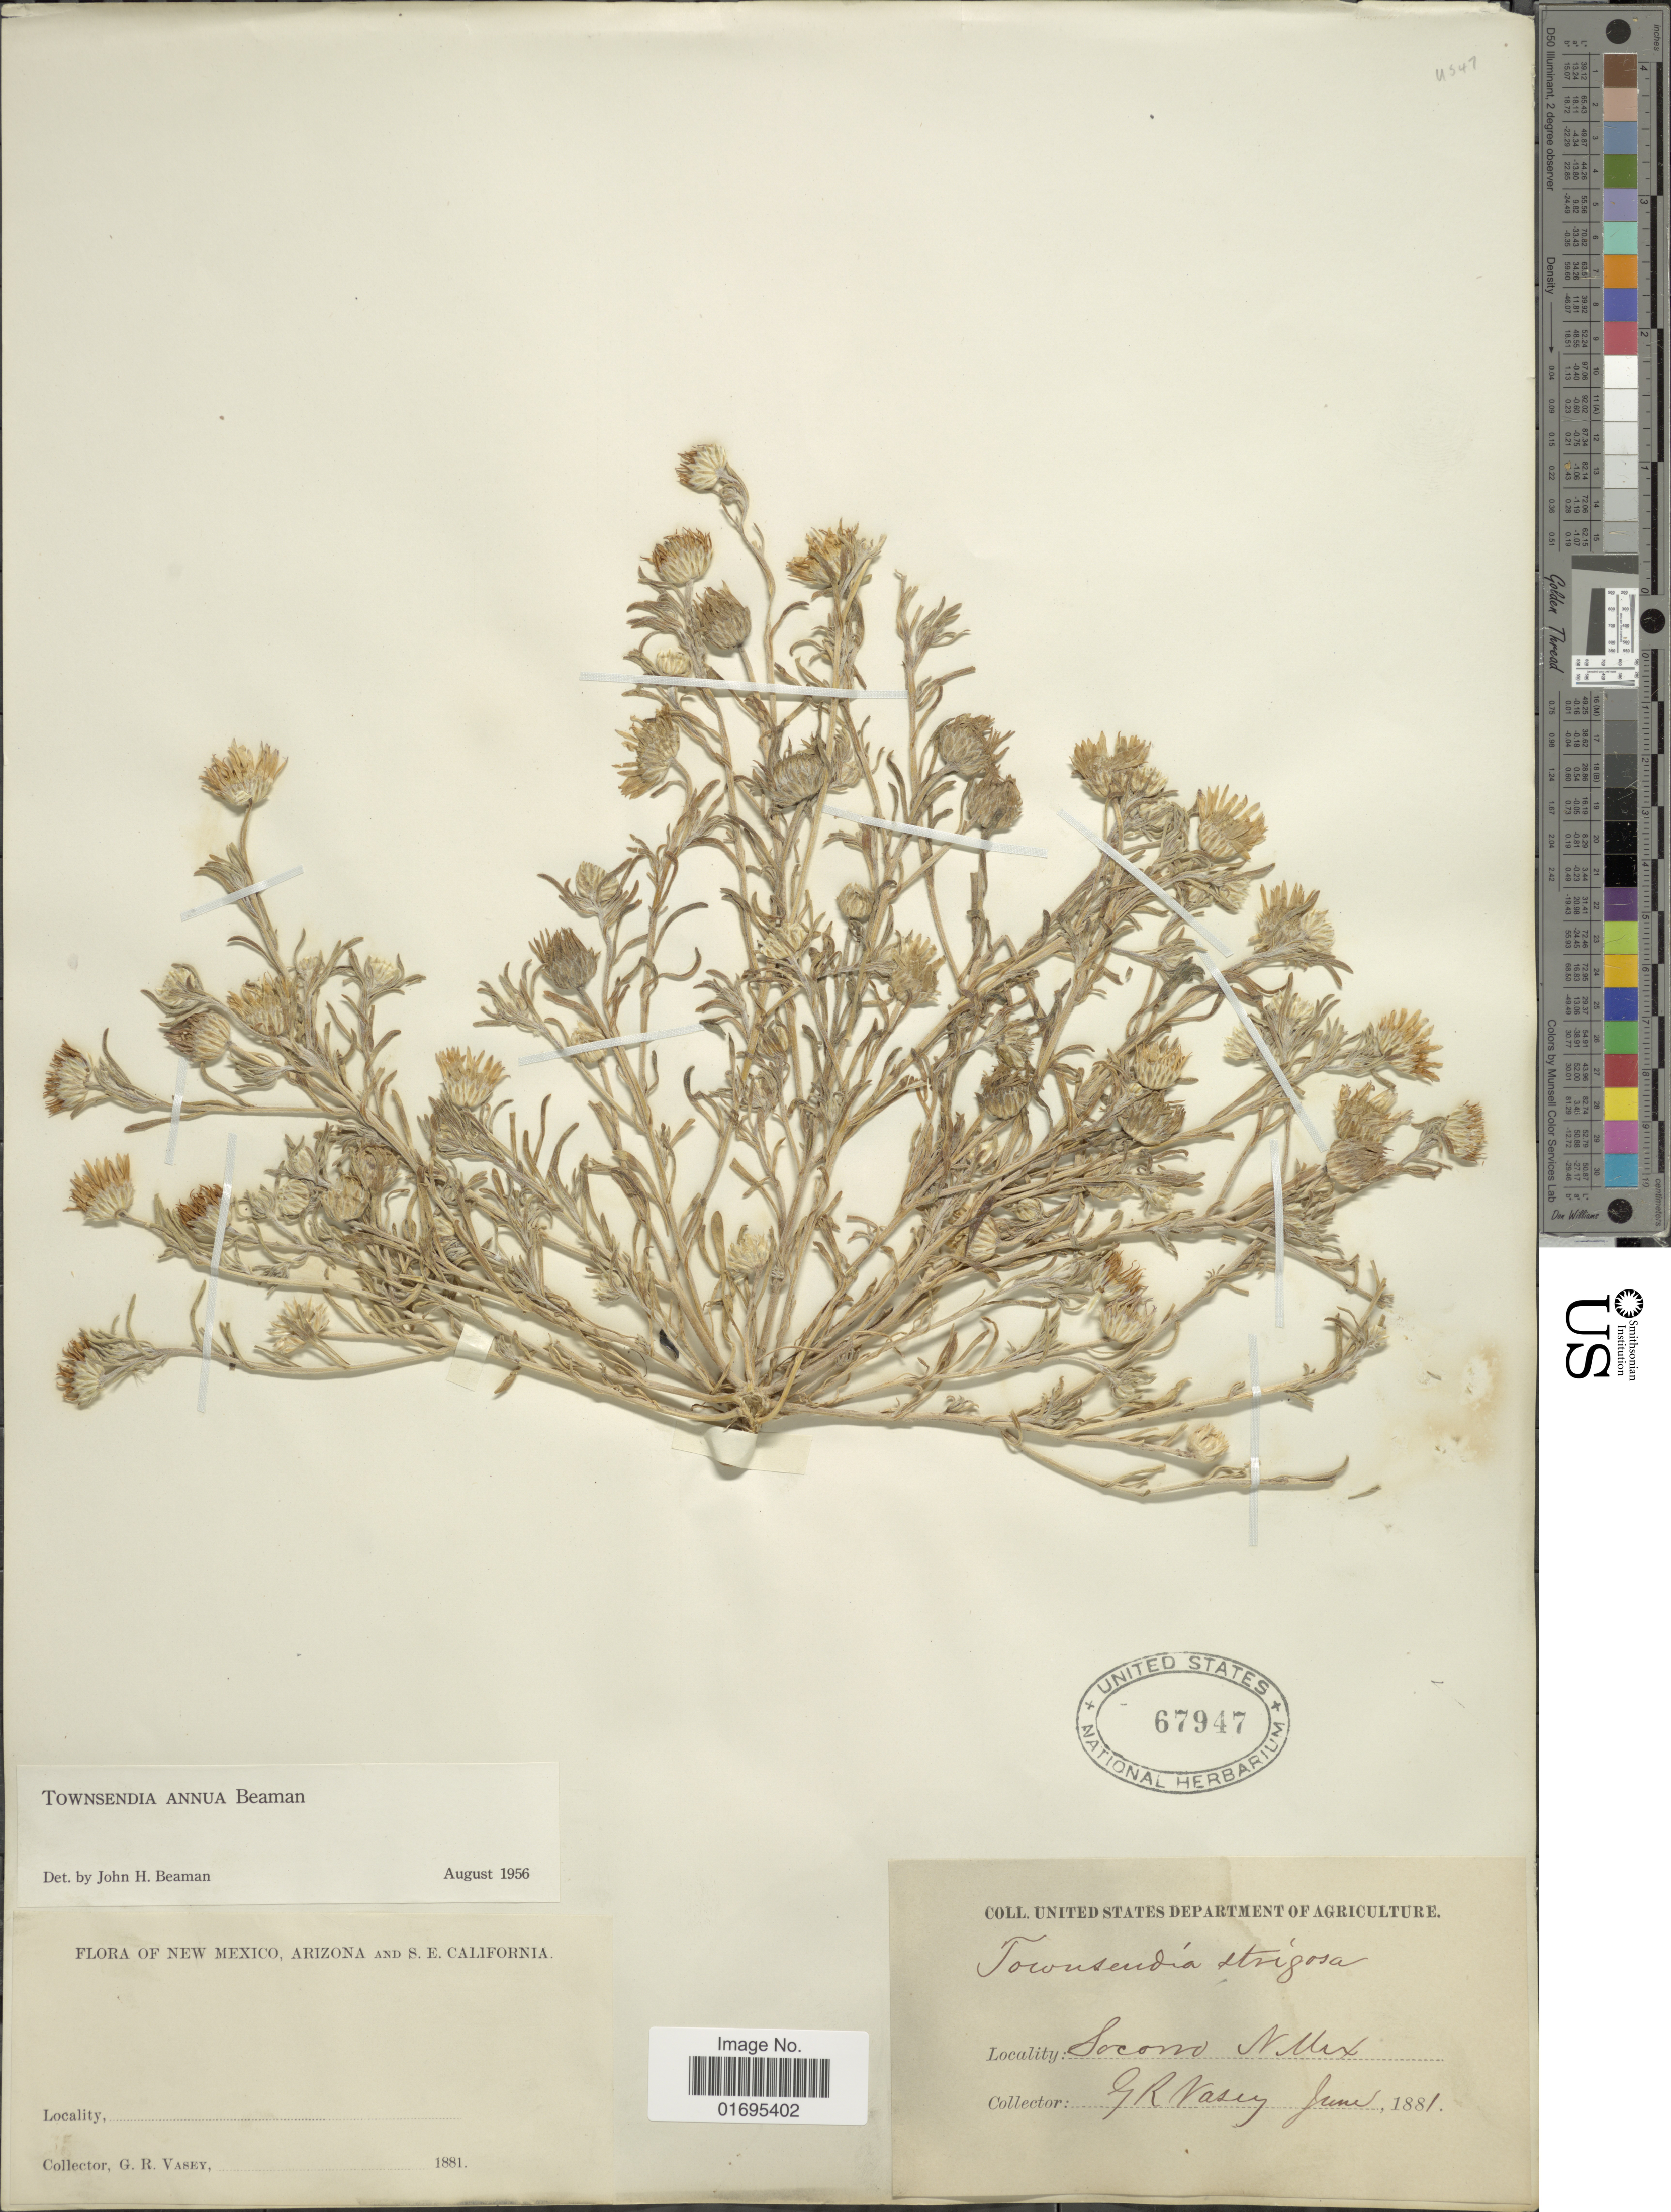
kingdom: Plantae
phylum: Tracheophyta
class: Magnoliopsida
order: Asterales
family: Asteraceae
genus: Townsendia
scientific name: Townsendia annua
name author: Beaman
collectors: G. R. Vasey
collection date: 1881-06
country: United States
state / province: New Mexico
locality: Socorro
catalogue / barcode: US 67947